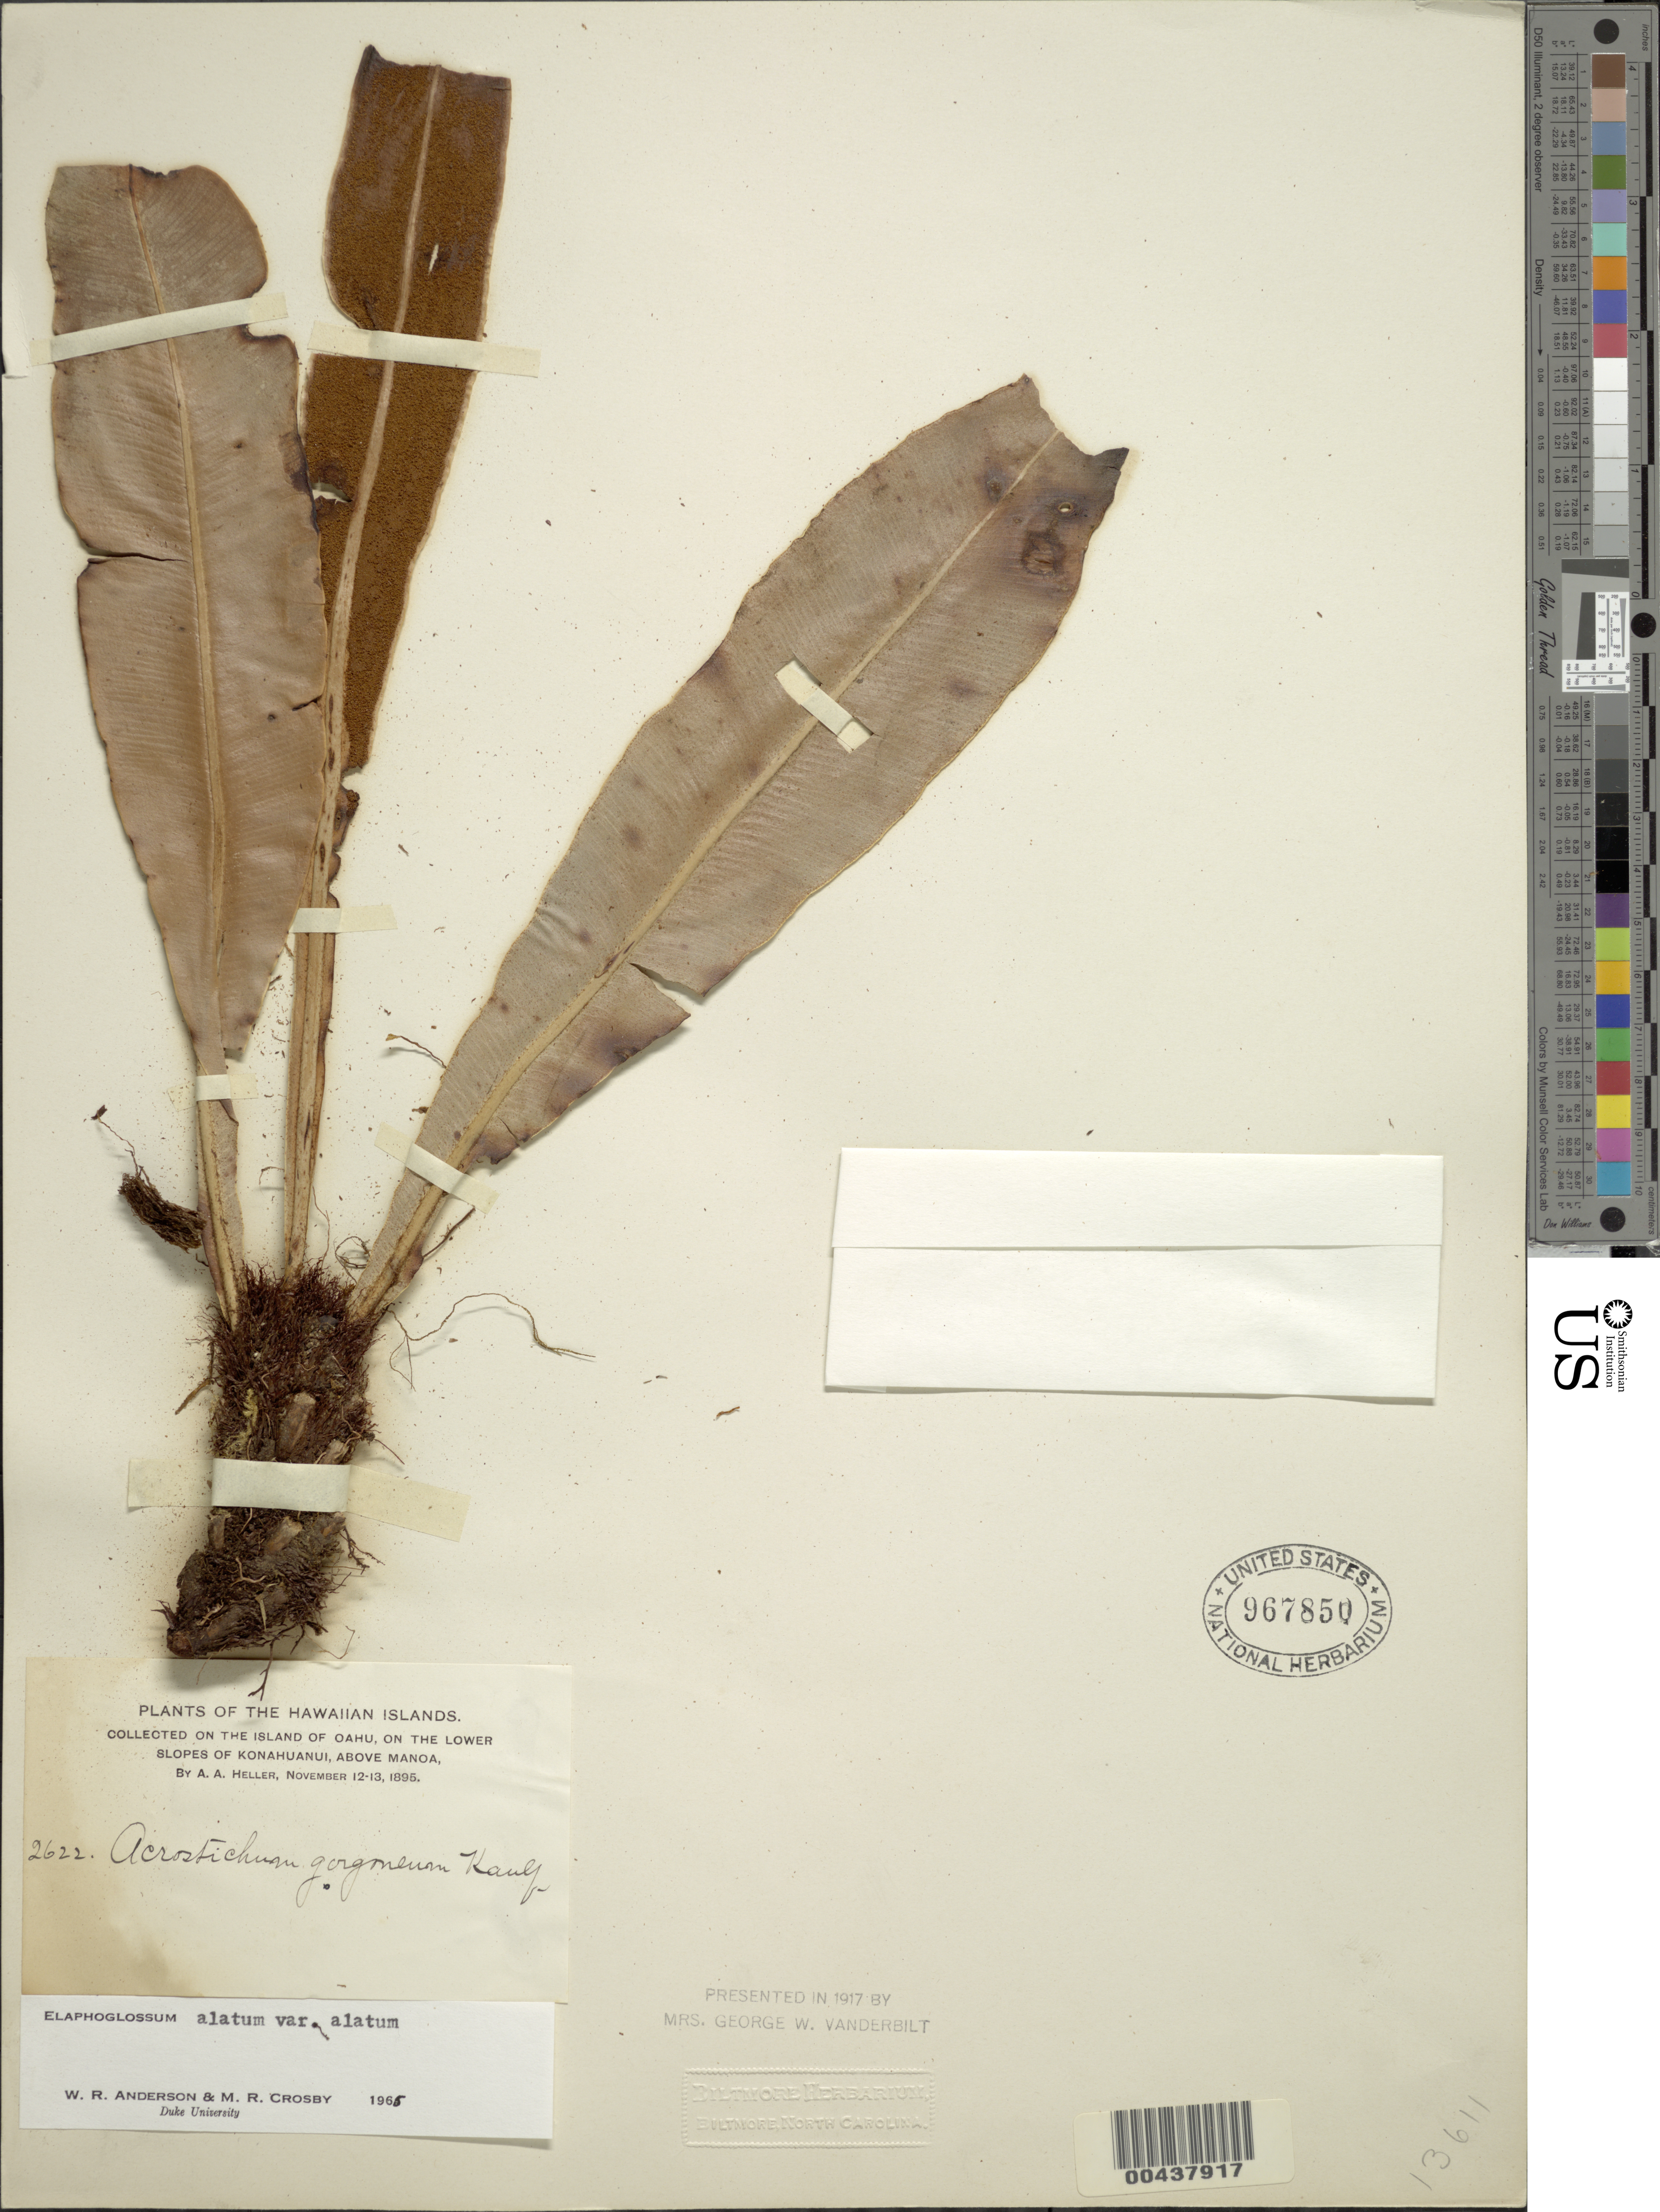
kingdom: Plantae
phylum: Tracheophyta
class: Polypodiopsida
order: Polypodiales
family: Dryopteridaceae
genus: Elaphoglossum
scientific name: Elaphoglossum alatum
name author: Gaudich.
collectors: A. A. Heller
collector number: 2622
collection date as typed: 12 Nov 1895 to 13 Nov 1895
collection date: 1895-11-12/1895-11-13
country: United States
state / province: Hawaii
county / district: Honolulu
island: Oahu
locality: On the lower slopes of Konahuanui, above Manoa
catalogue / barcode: US 967850